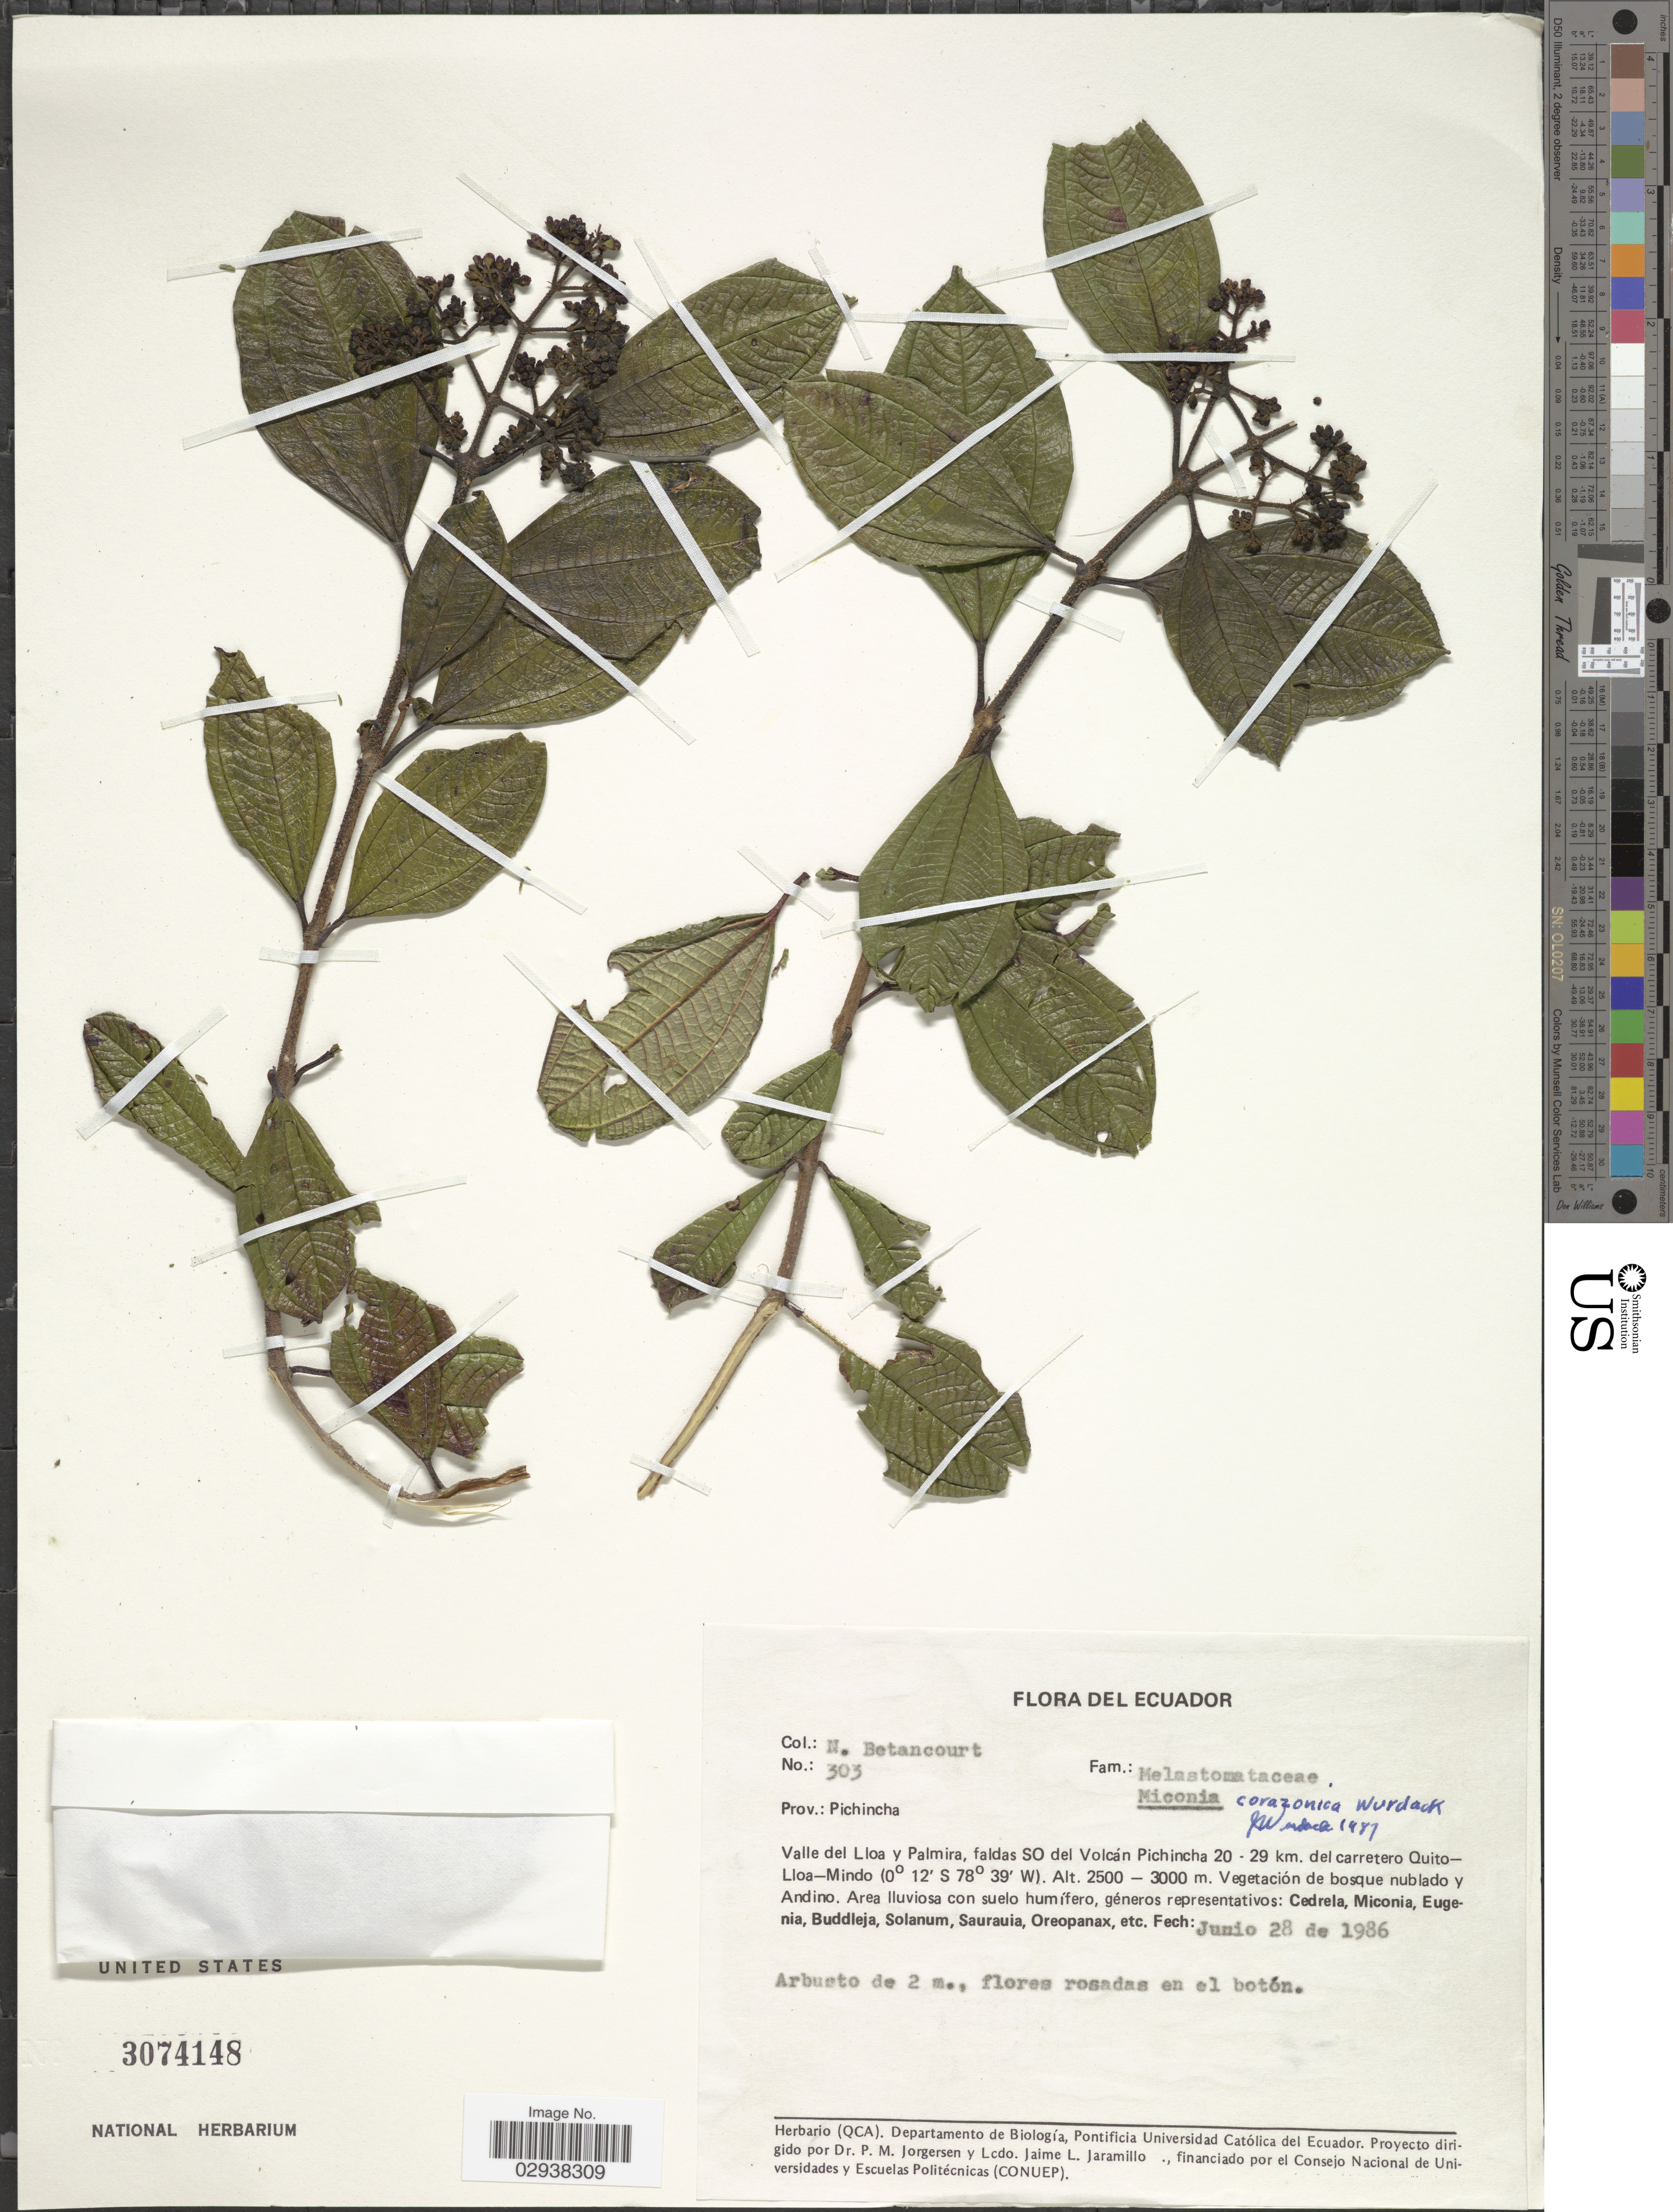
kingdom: Plantae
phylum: Tracheophyta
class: Magnoliopsida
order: Myrtales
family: Melastomataceae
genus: Miconia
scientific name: Miconia corazonica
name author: Wurdack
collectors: N. Betancourt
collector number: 303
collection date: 1986-06-28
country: Ecuador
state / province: Pichincha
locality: Valle del Lloa y Palmira, faldas SO del Volcán Pichincha 20 - 29 km. del carretero Quito-Lloa-Mindo.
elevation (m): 2500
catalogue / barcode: US 3074148